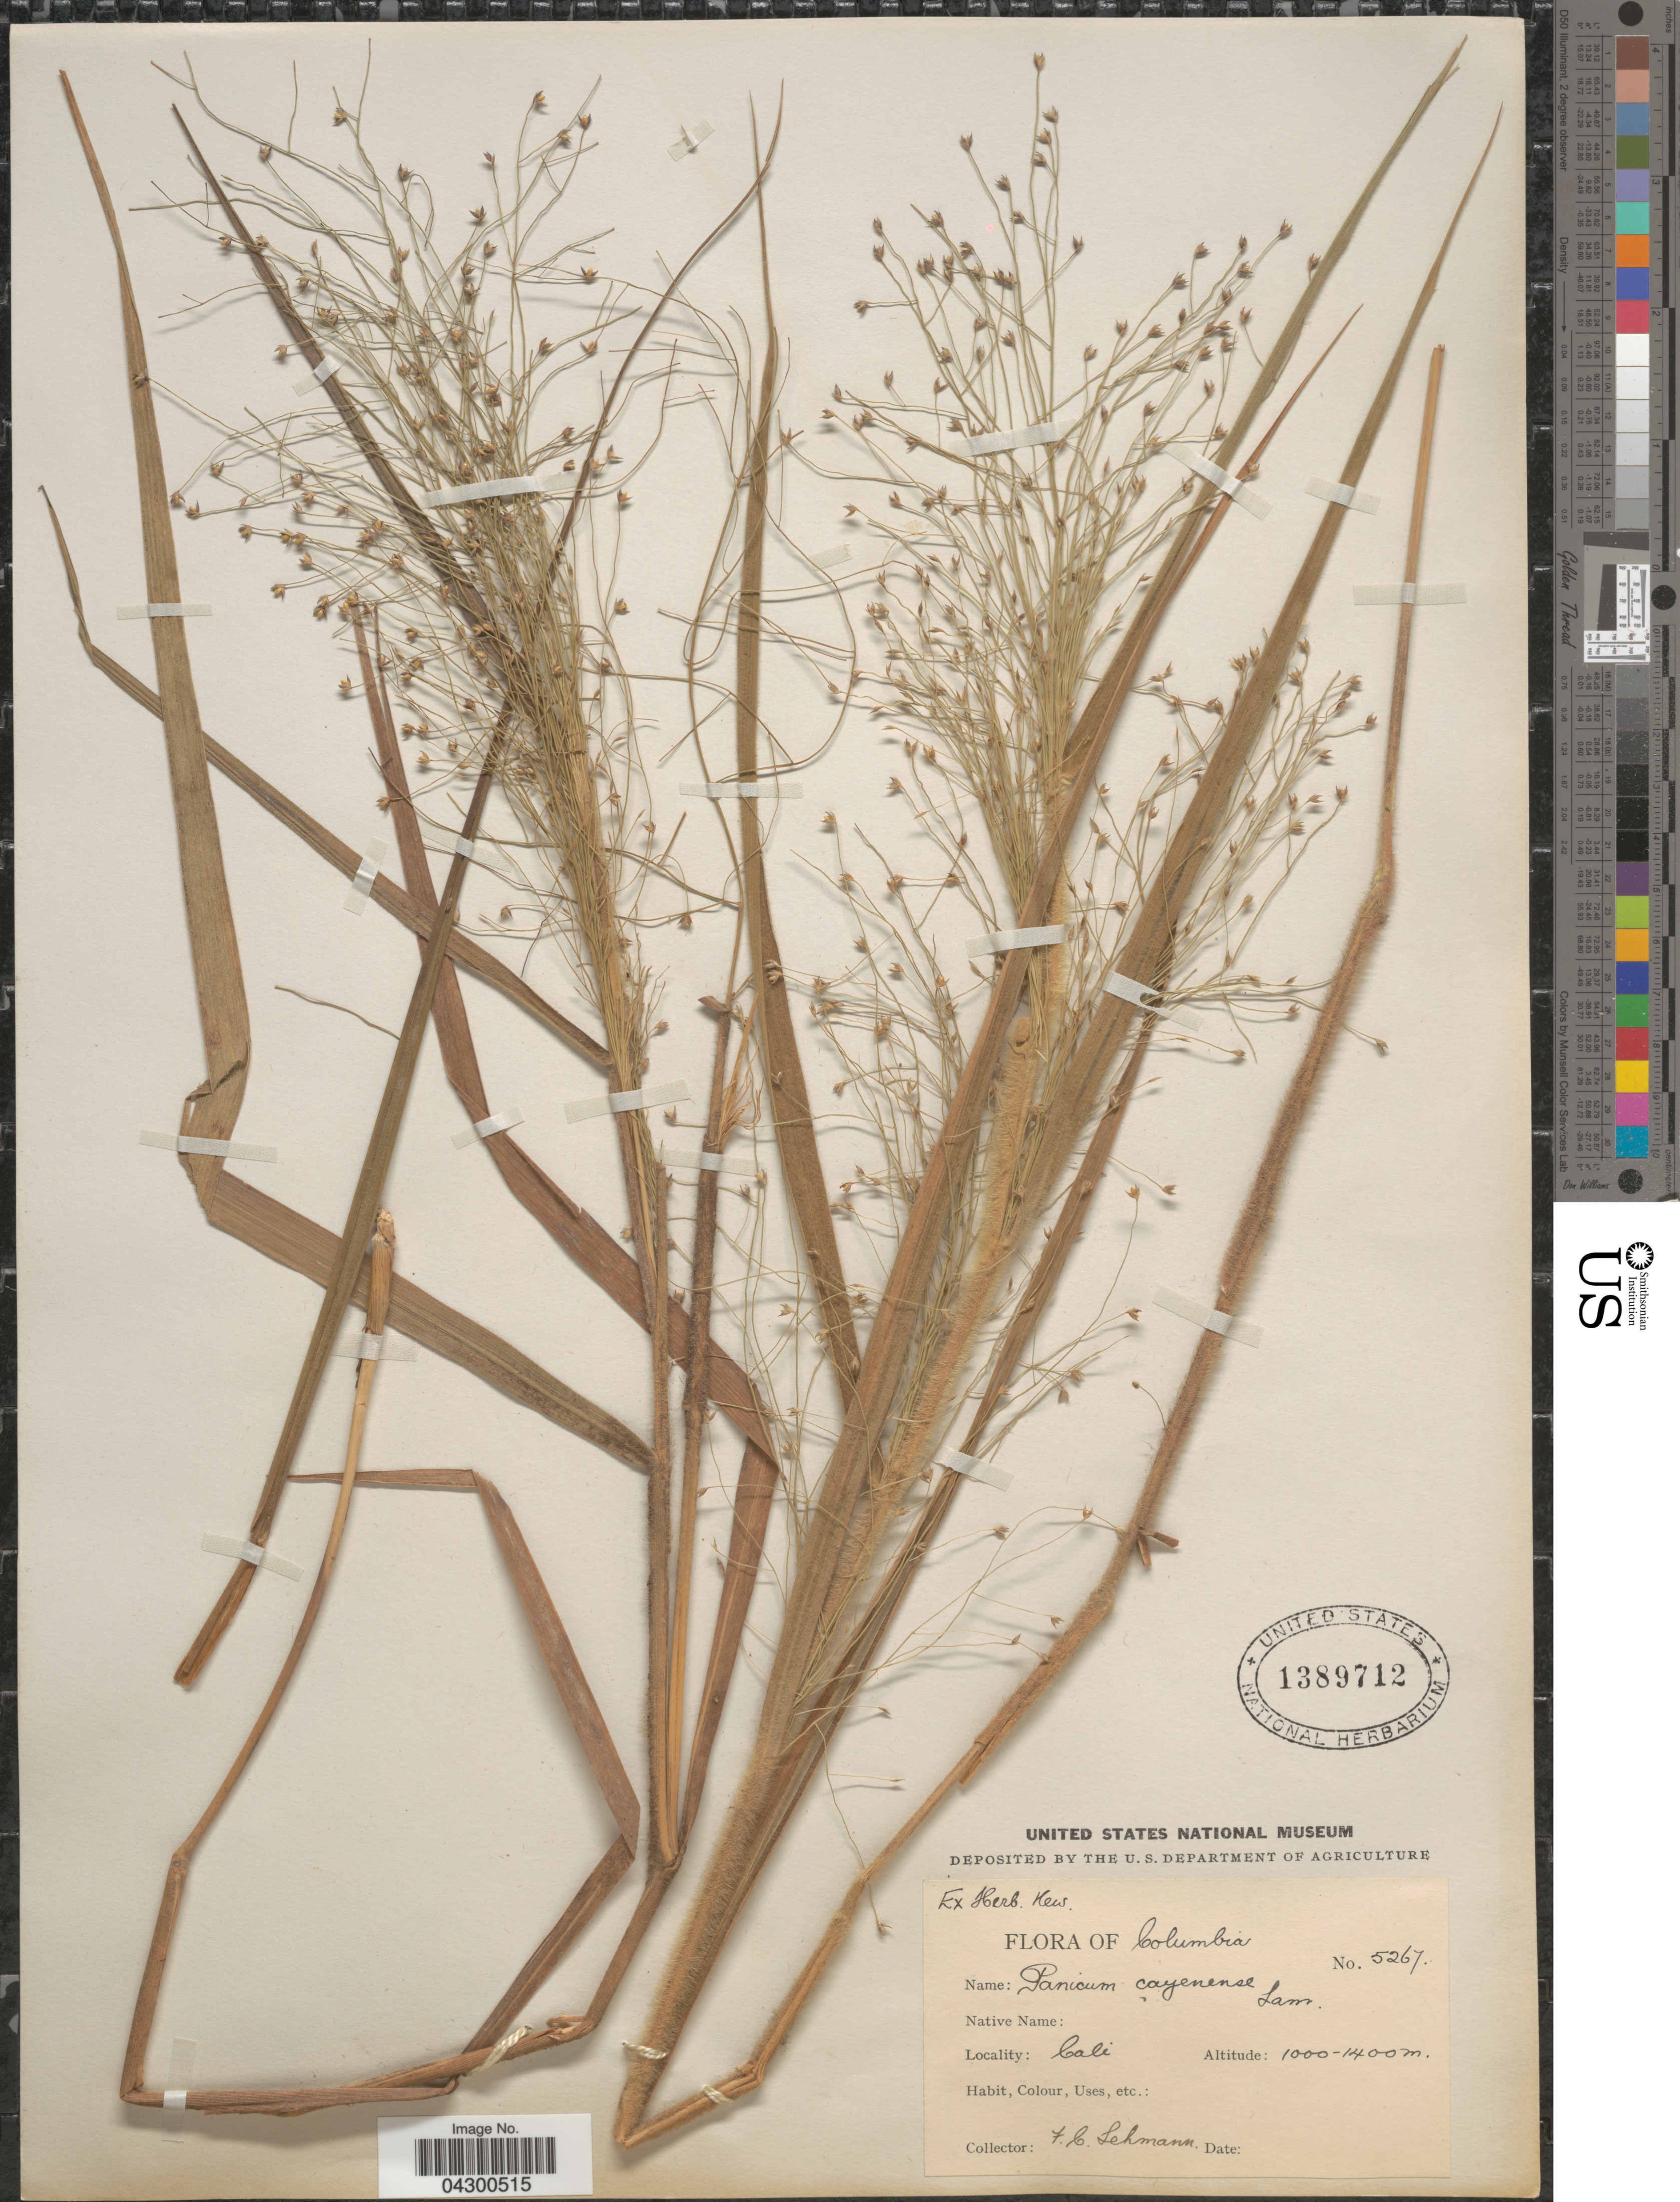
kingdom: Plantae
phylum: Tracheophyta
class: Liliopsida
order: Poales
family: Poaceae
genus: Panicum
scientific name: Panicum rudgei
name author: Roem. & Schult.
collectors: F. C. Lehmann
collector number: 5267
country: Colombia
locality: Columbia. Cali.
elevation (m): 1000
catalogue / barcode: US 1389712